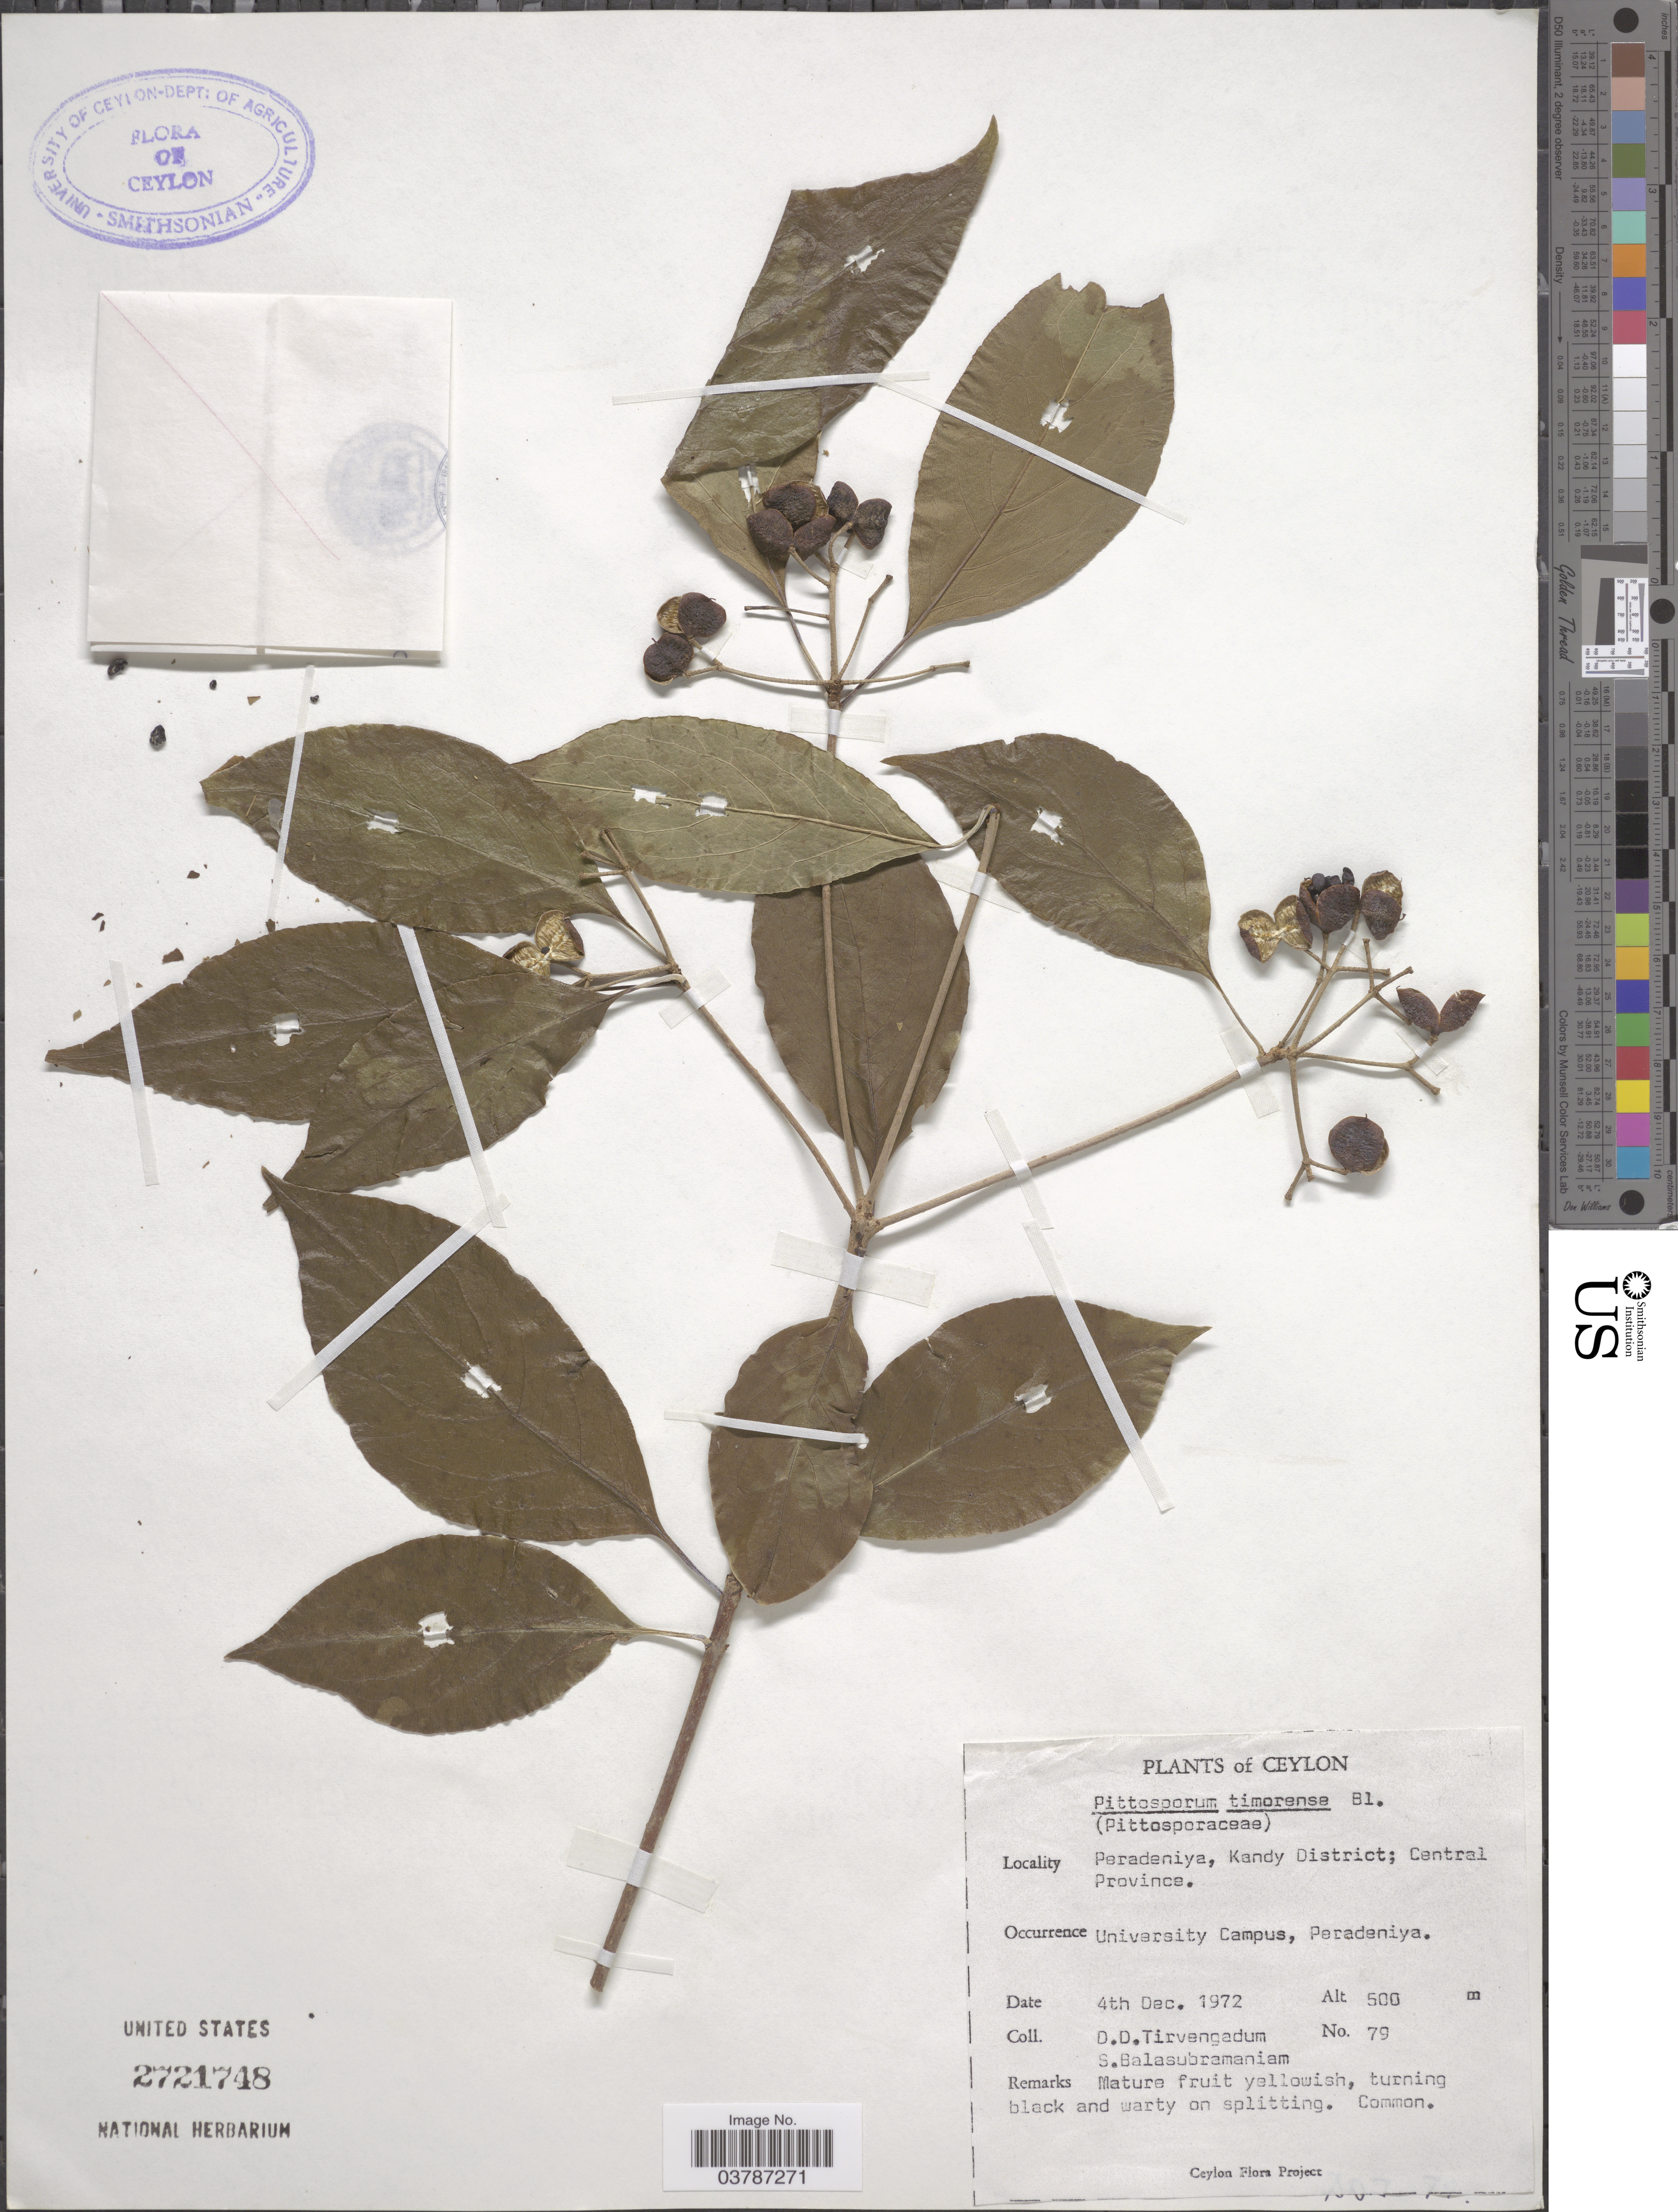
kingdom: Plantae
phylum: Tracheophyta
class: Magnoliopsida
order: Apiales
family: Pittosporaceae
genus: Pittosporum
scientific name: Pittosporum timorense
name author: Blume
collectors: D. Tirvengadum & S. Balasubramaniam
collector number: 79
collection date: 1972-12-04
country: Sri Lanka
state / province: Central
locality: Ceylon. Peradeniya, Kandy District, Central Province. University Campus.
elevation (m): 500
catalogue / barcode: US 2721748